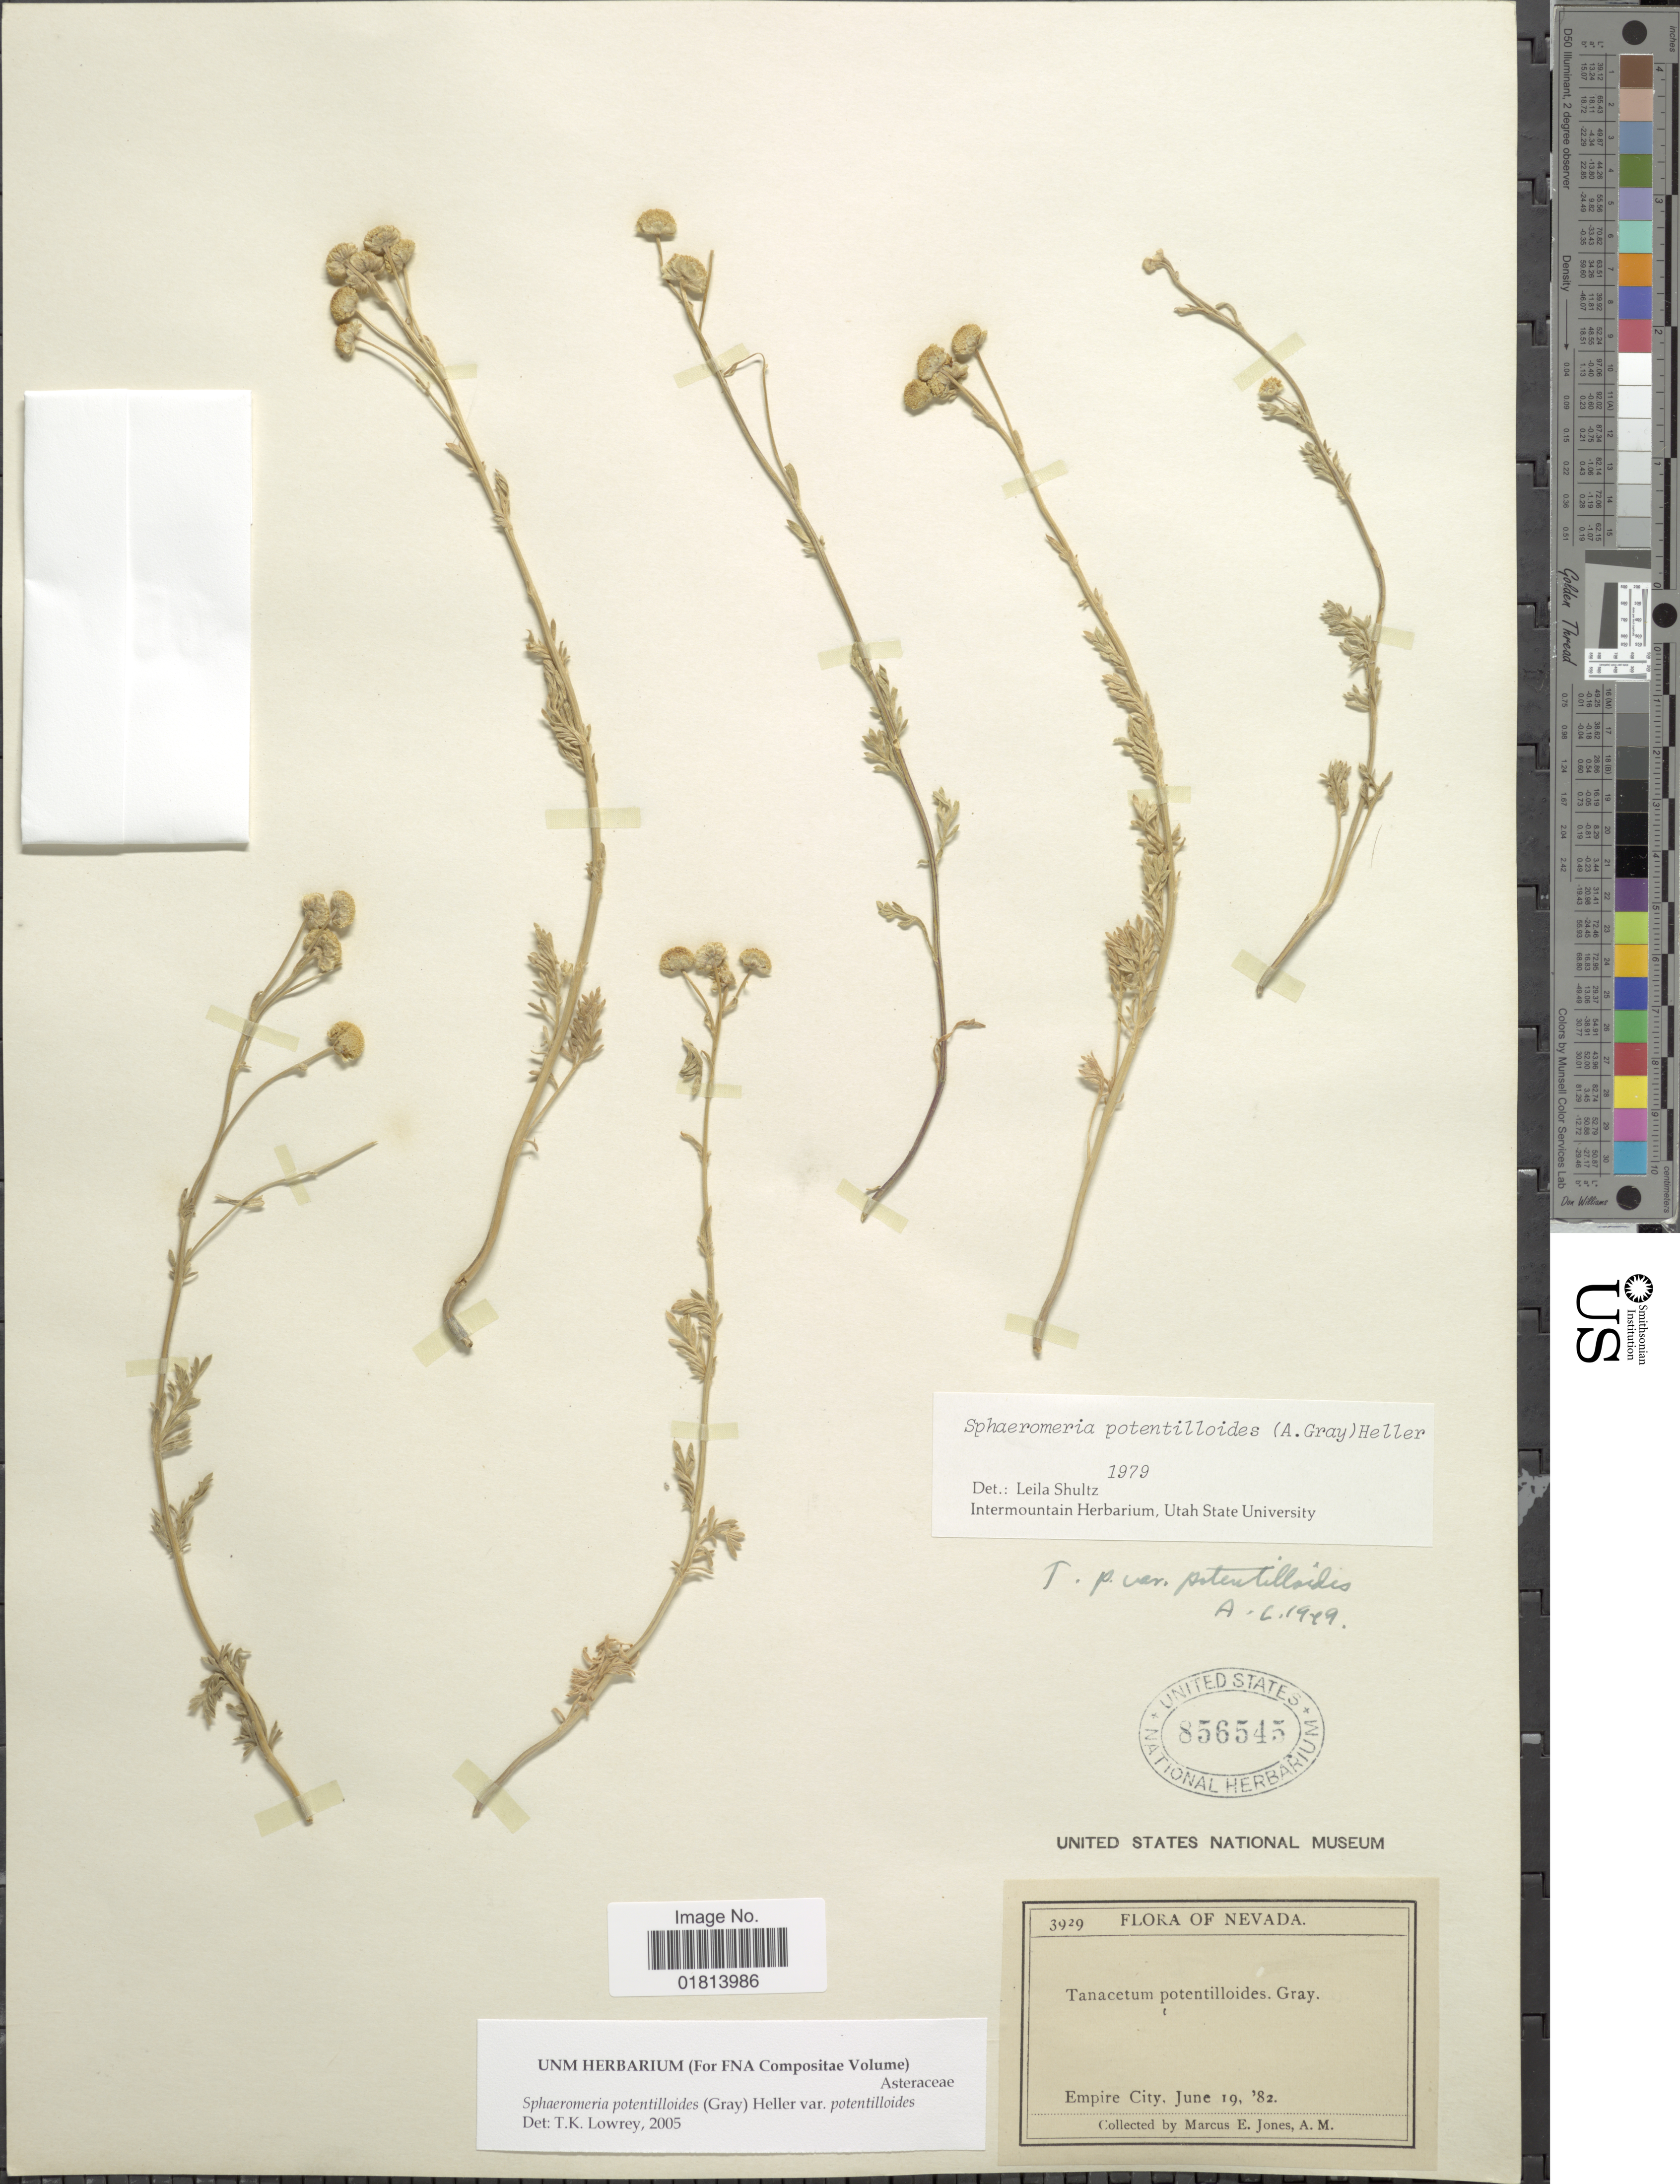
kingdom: Plantae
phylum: Tracheophyta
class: Magnoliopsida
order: Asterales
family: Asteraceae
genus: Sphaeromeria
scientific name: Sphaeromeria potentilloides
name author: (A. Gray) A. Heller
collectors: M. E. Jones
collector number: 3929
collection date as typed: Transcribed d/m/y: 19/6/82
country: United States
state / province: Nevada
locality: Empire City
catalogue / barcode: US 856545